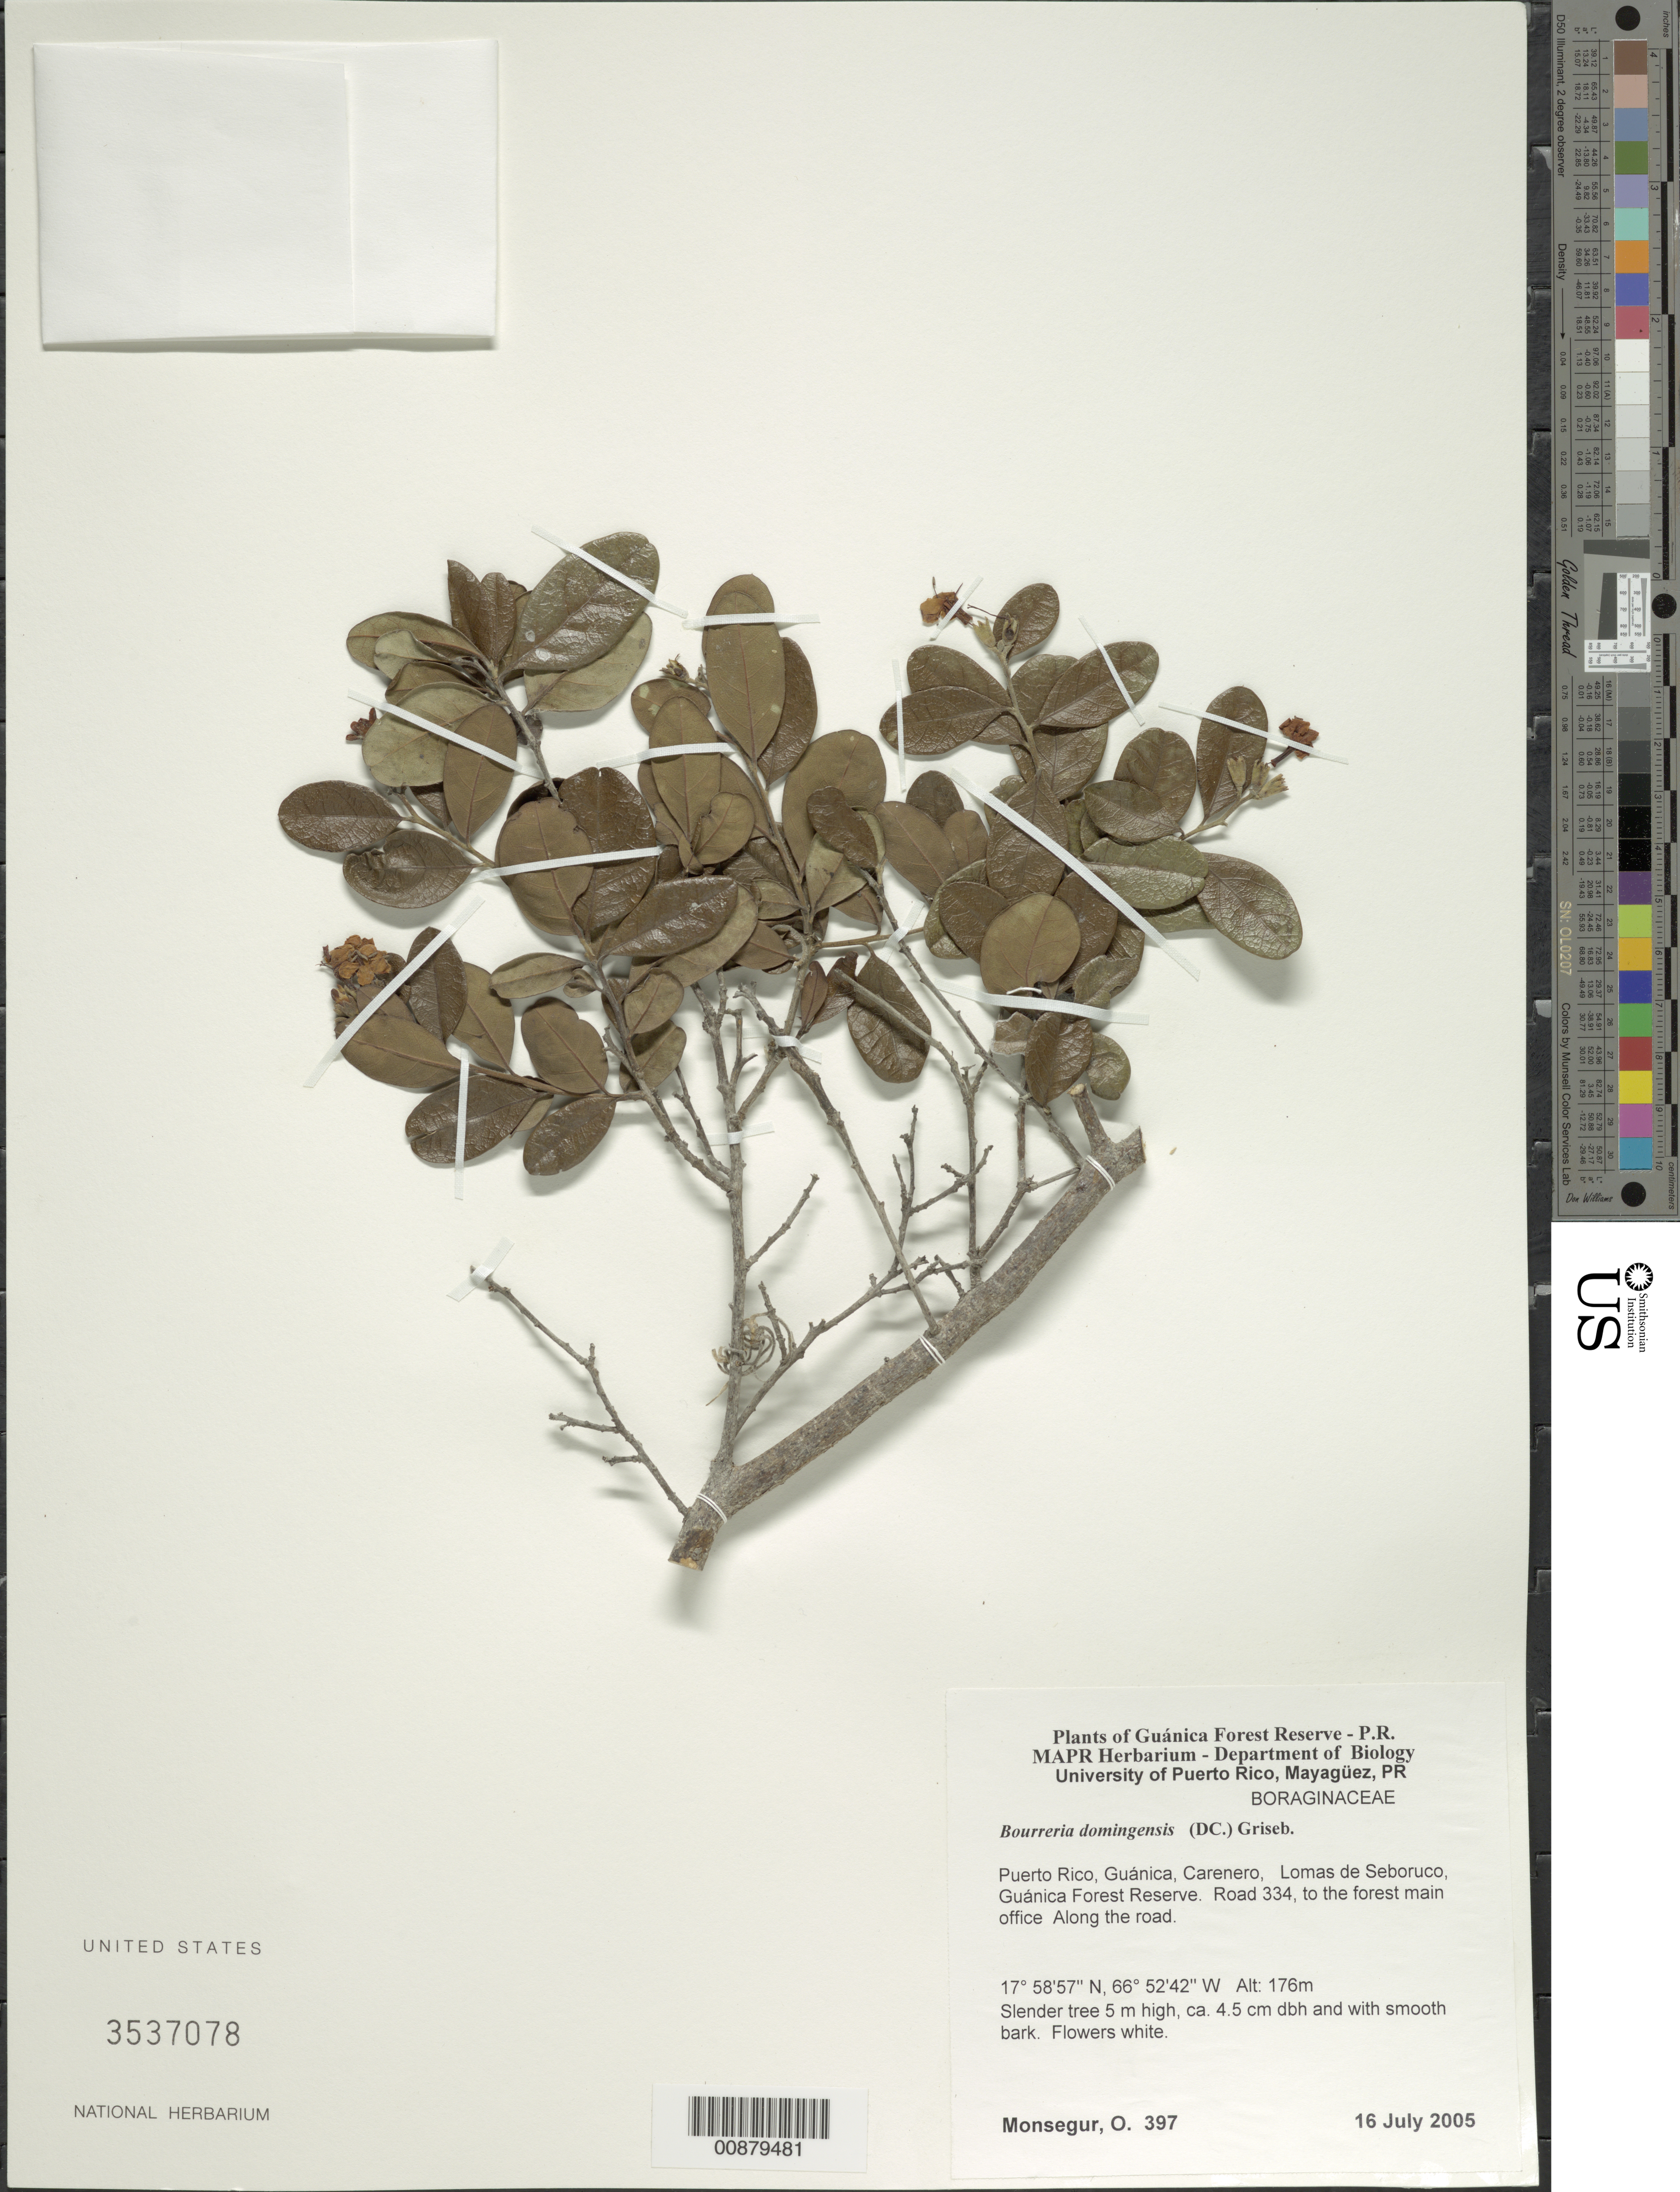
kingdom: Plantae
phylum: Tracheophyta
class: Magnoliopsida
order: Boraginales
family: Ehretiaceae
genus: Bourreria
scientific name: Bourreria virgata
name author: (Sw.) G. Don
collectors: O. Monsegur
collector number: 397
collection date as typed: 16 Jul 2005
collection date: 2005-07-16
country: Puerto Rico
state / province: Guánica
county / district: Carenero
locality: Guánica Forest Reserve. Lomas de Seboruco, road 334, to the forest main office. Along the road.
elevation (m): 176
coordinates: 17.58567, 66.52418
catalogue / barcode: US 3537078